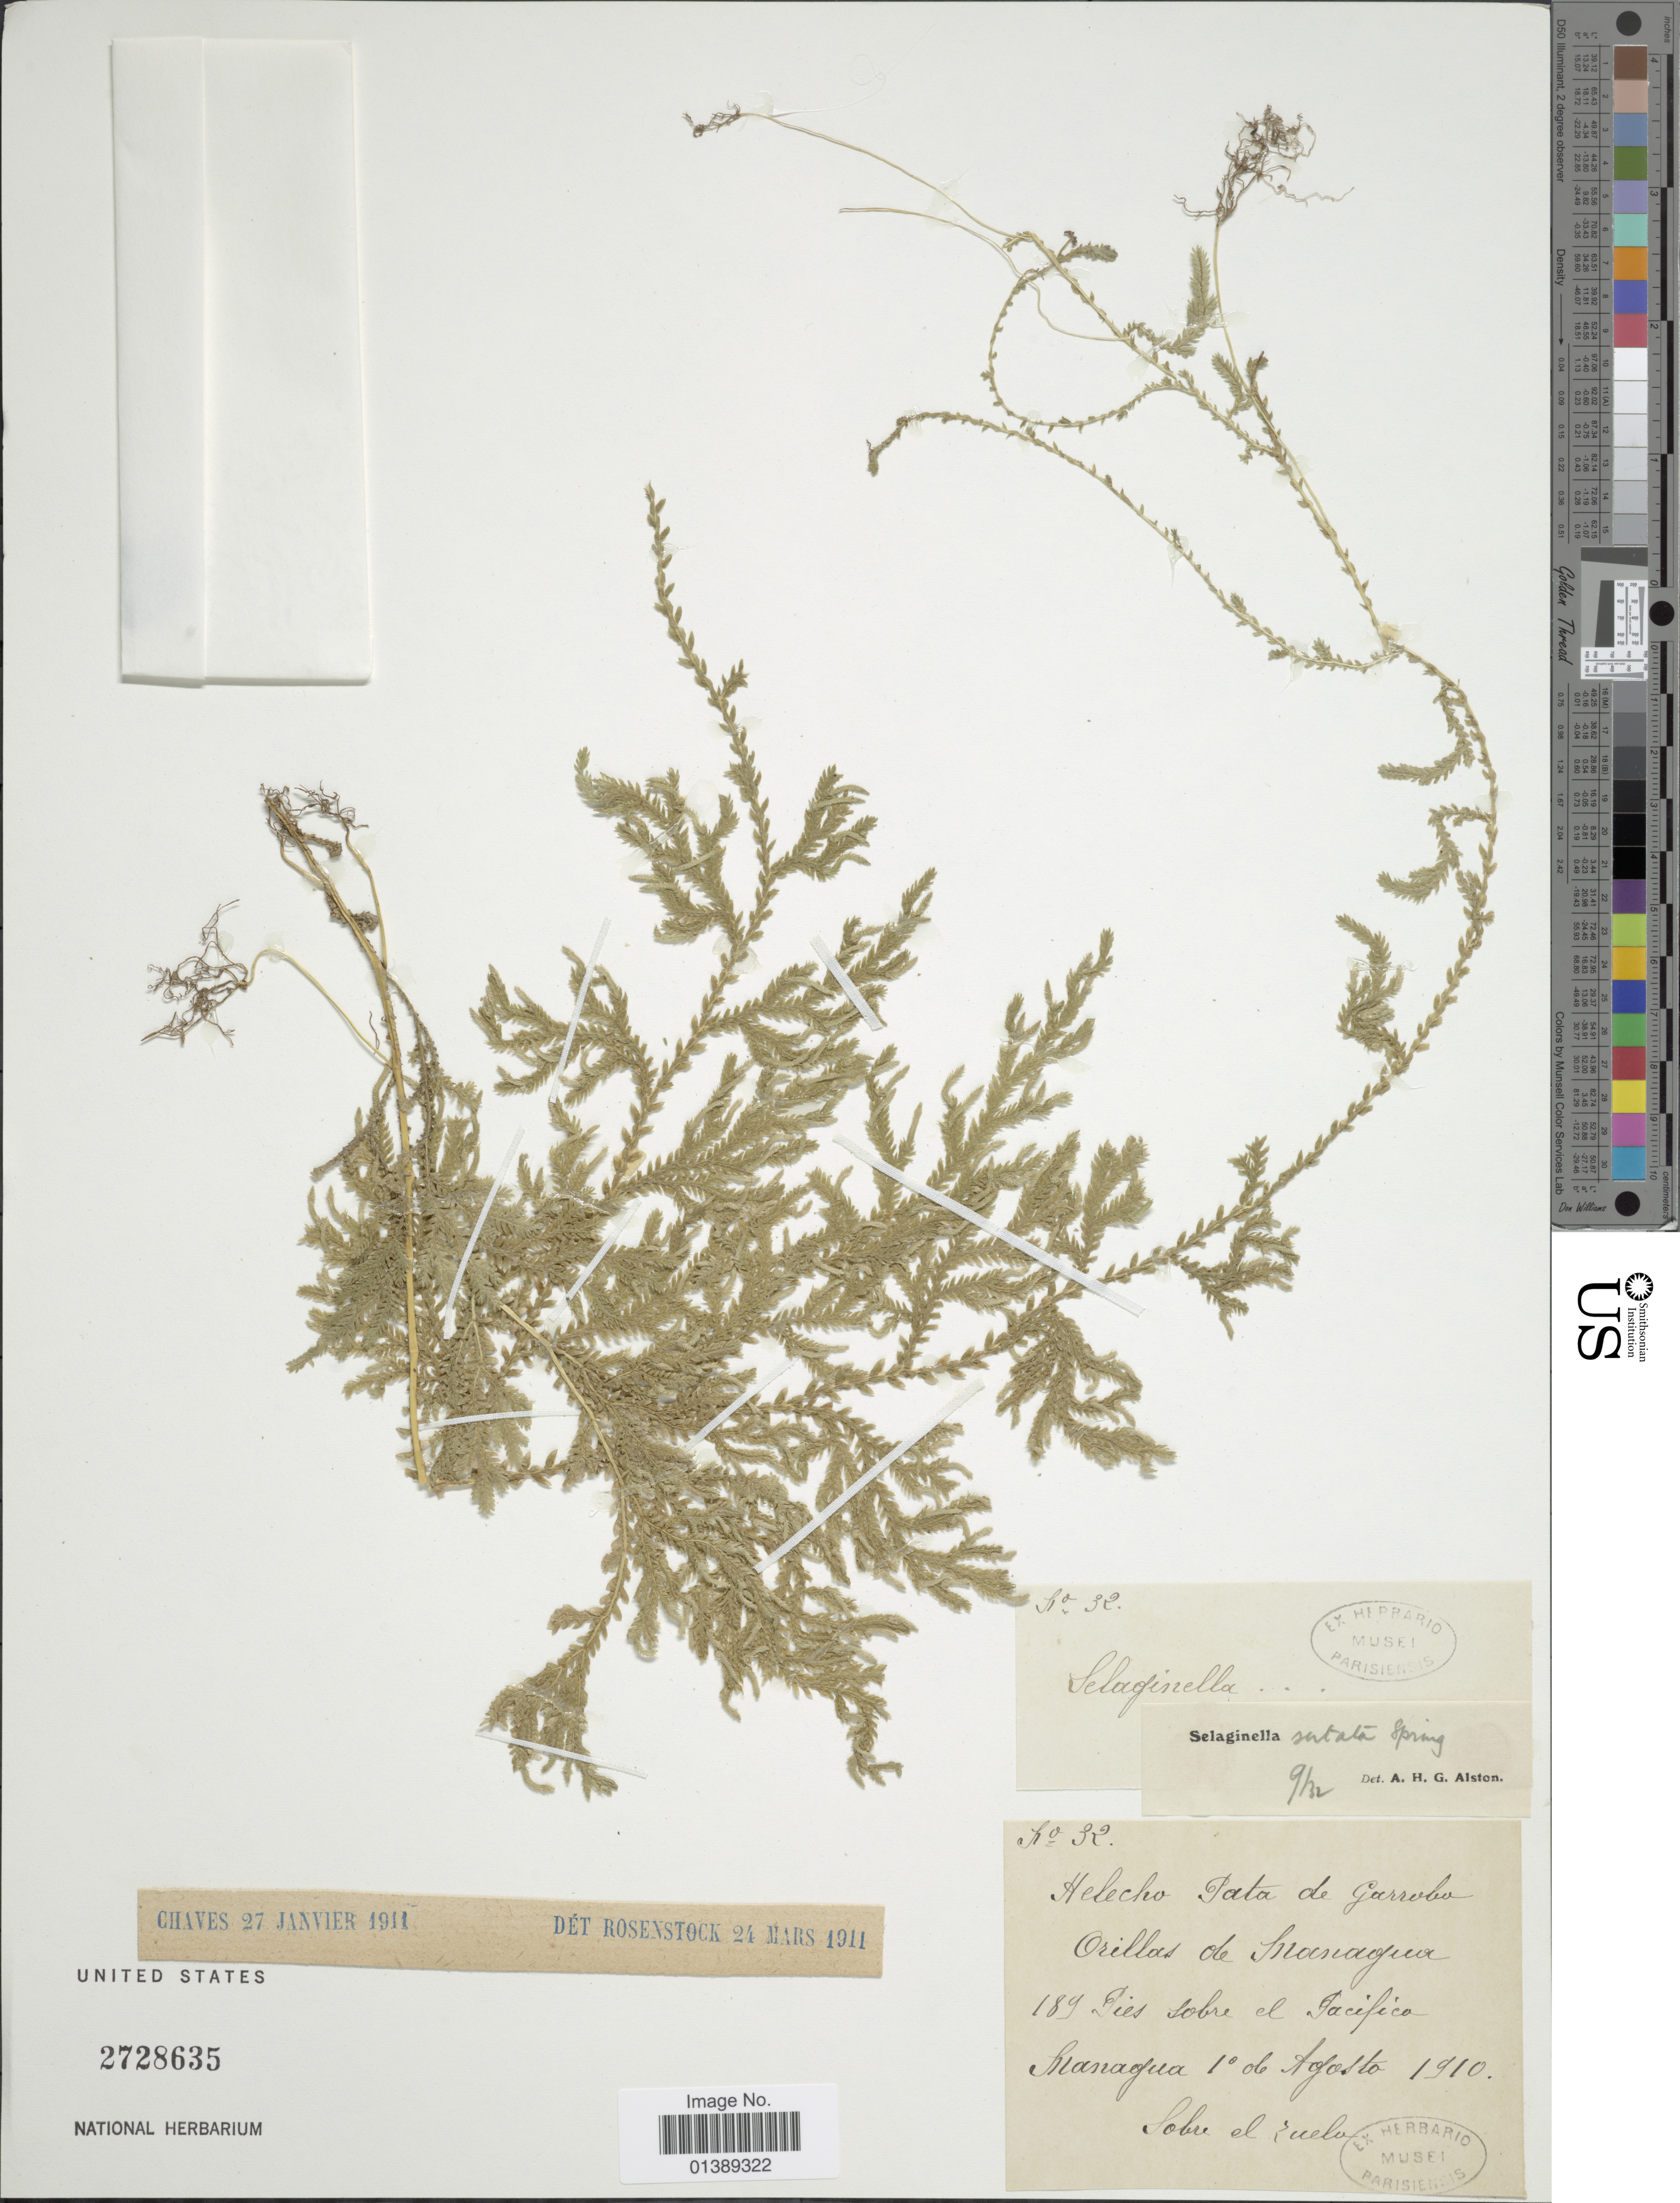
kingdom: Plantae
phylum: Tracheophyta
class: Lycopodiopsida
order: Selaginellales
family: Selaginellaceae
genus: Selaginella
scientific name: Selaginella sertata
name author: Spring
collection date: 1910-08-01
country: Nicaragua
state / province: Managua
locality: Helecho Pata de Garrobo. Orillas de Managua , 189 Pies sobre el Pacifico Managua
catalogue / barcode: US 2728635